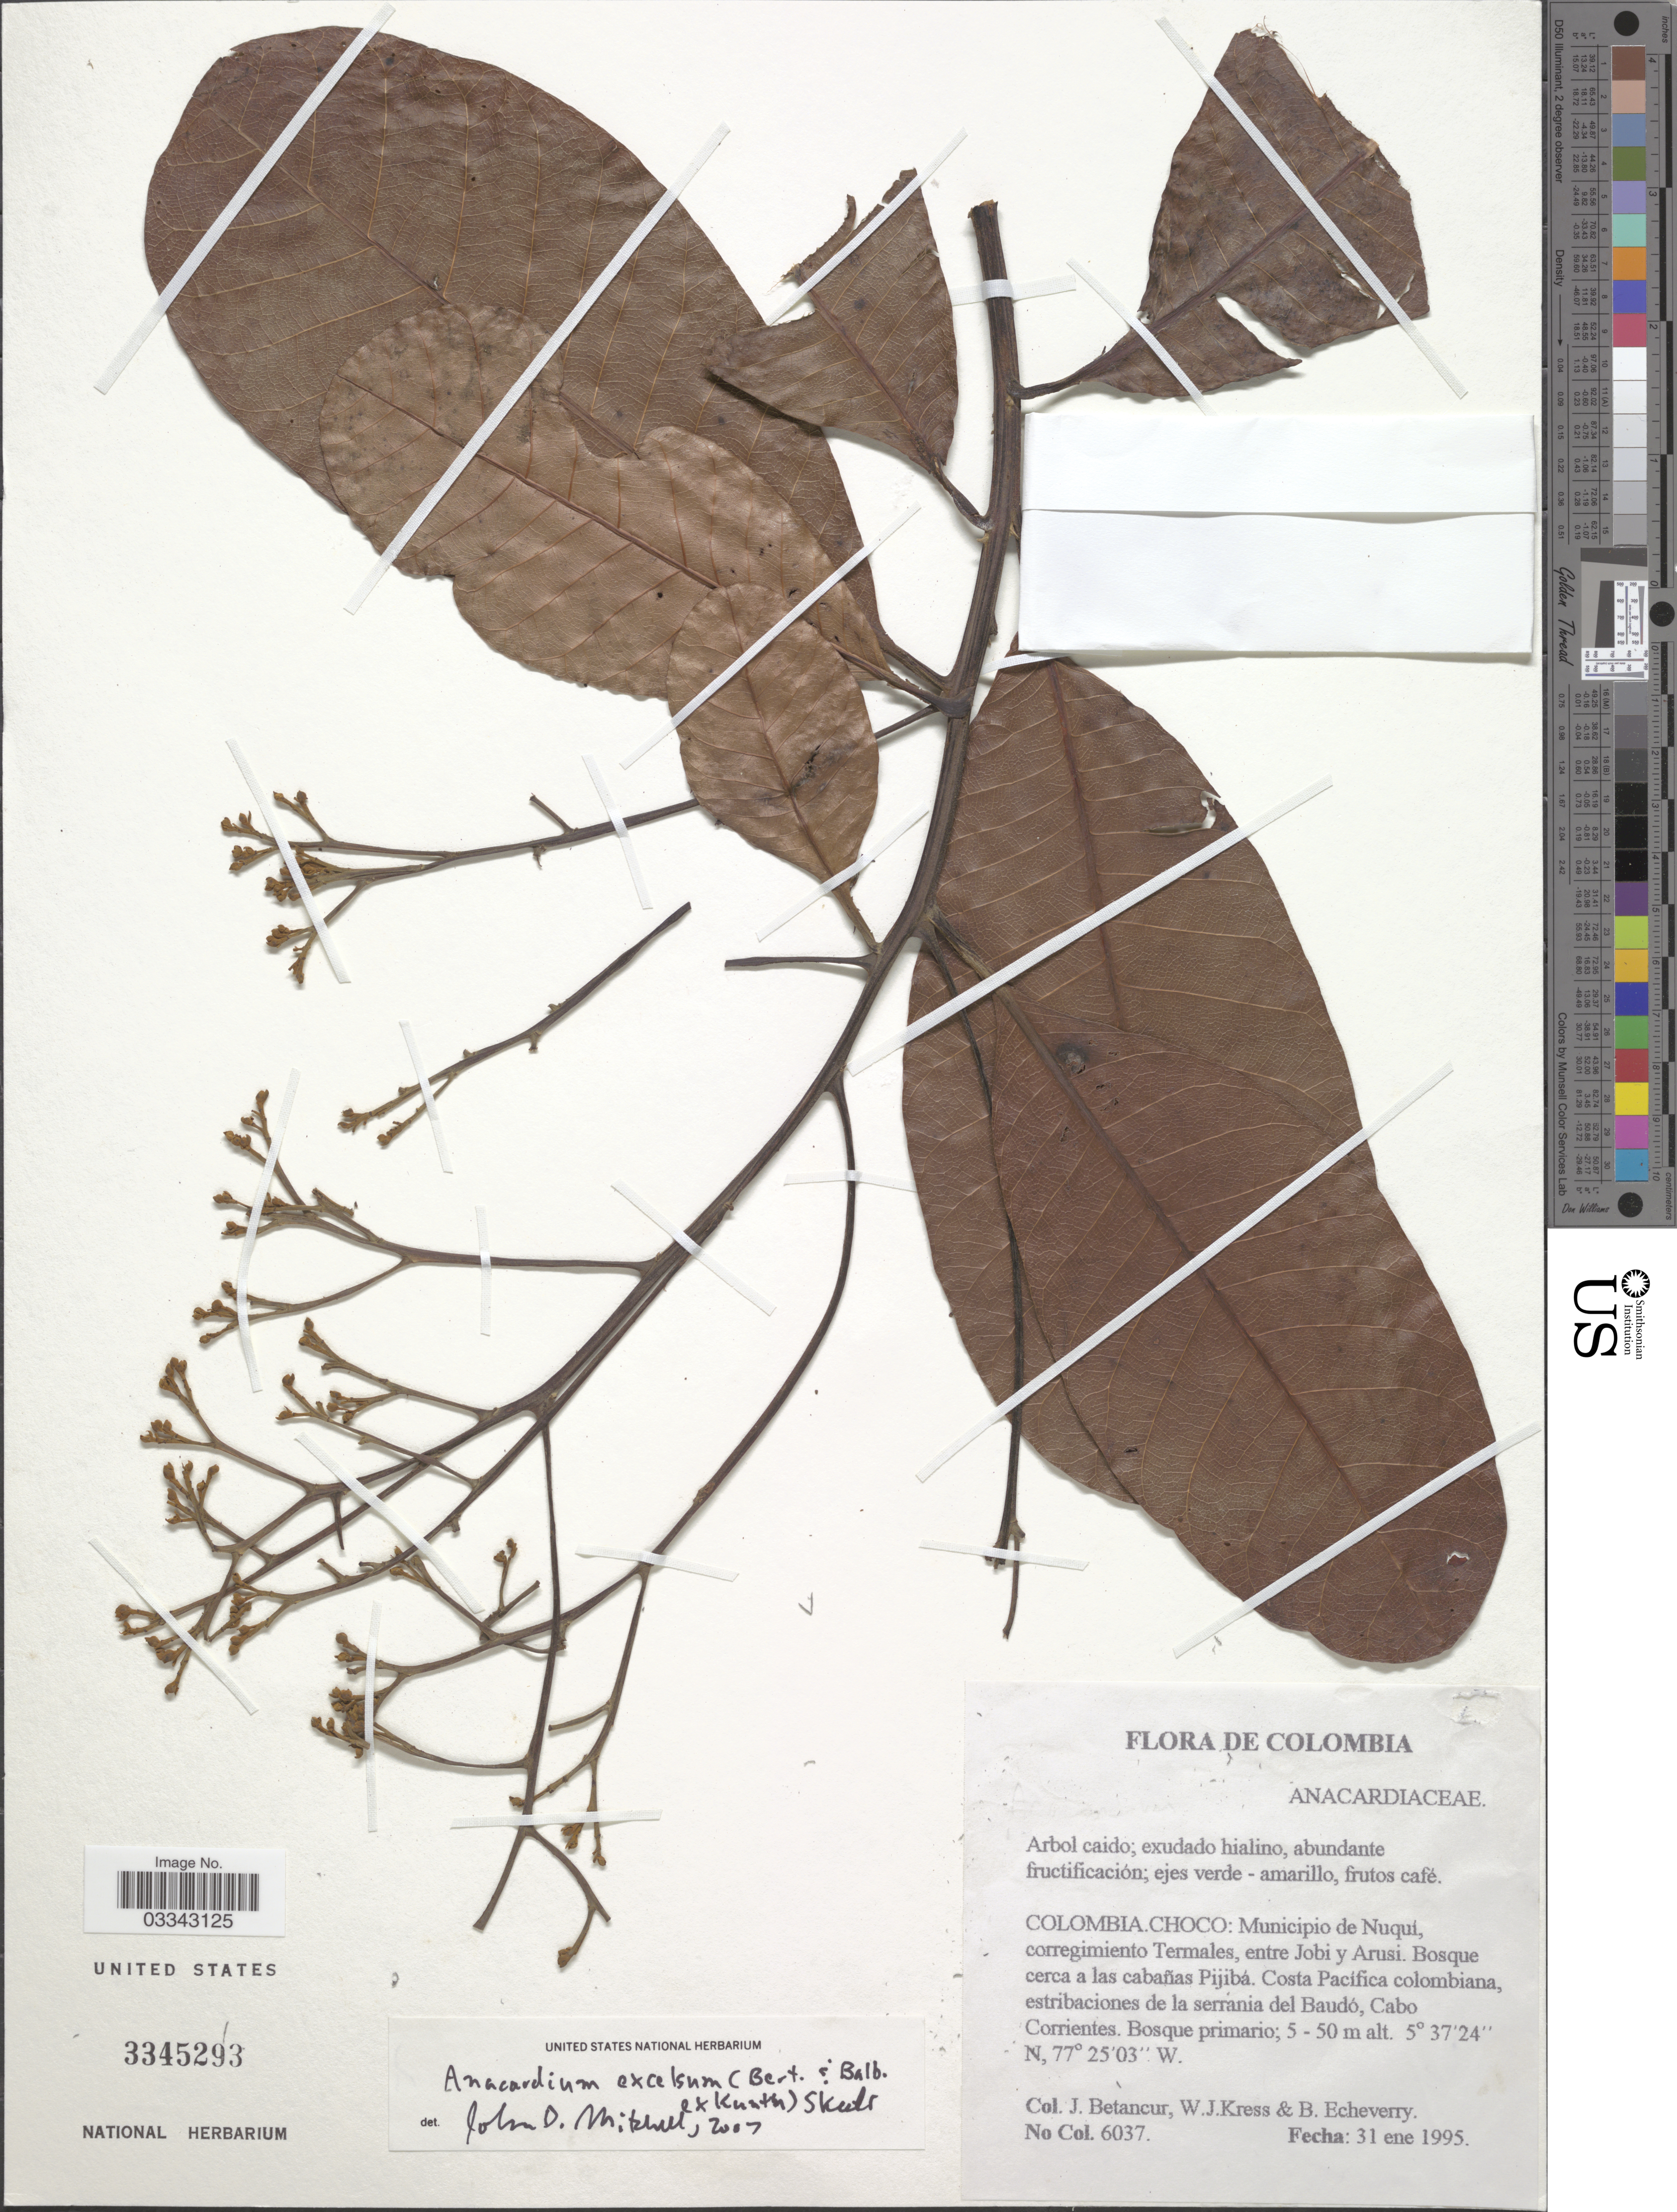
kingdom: Plantae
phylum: Tracheophyta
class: Magnoliopsida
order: Sapindales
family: Anacardiaceae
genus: Anacardium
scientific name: Anacardium excelsum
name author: (Kunth) Skeels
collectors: J. Betancur, W. J. Kress & B. Echeverry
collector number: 6037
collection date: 1995-01-31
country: Colombia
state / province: Chocó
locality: Municipio de Nuqui, corregimiento Termales, entre Jobi y Arusi. Bosque cerca a las cabañas Pijibá. Costa Pacífica colombiana, estribaciones de la serrania del Baudó, Cabo Corrientes.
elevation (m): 5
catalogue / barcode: US 3345293